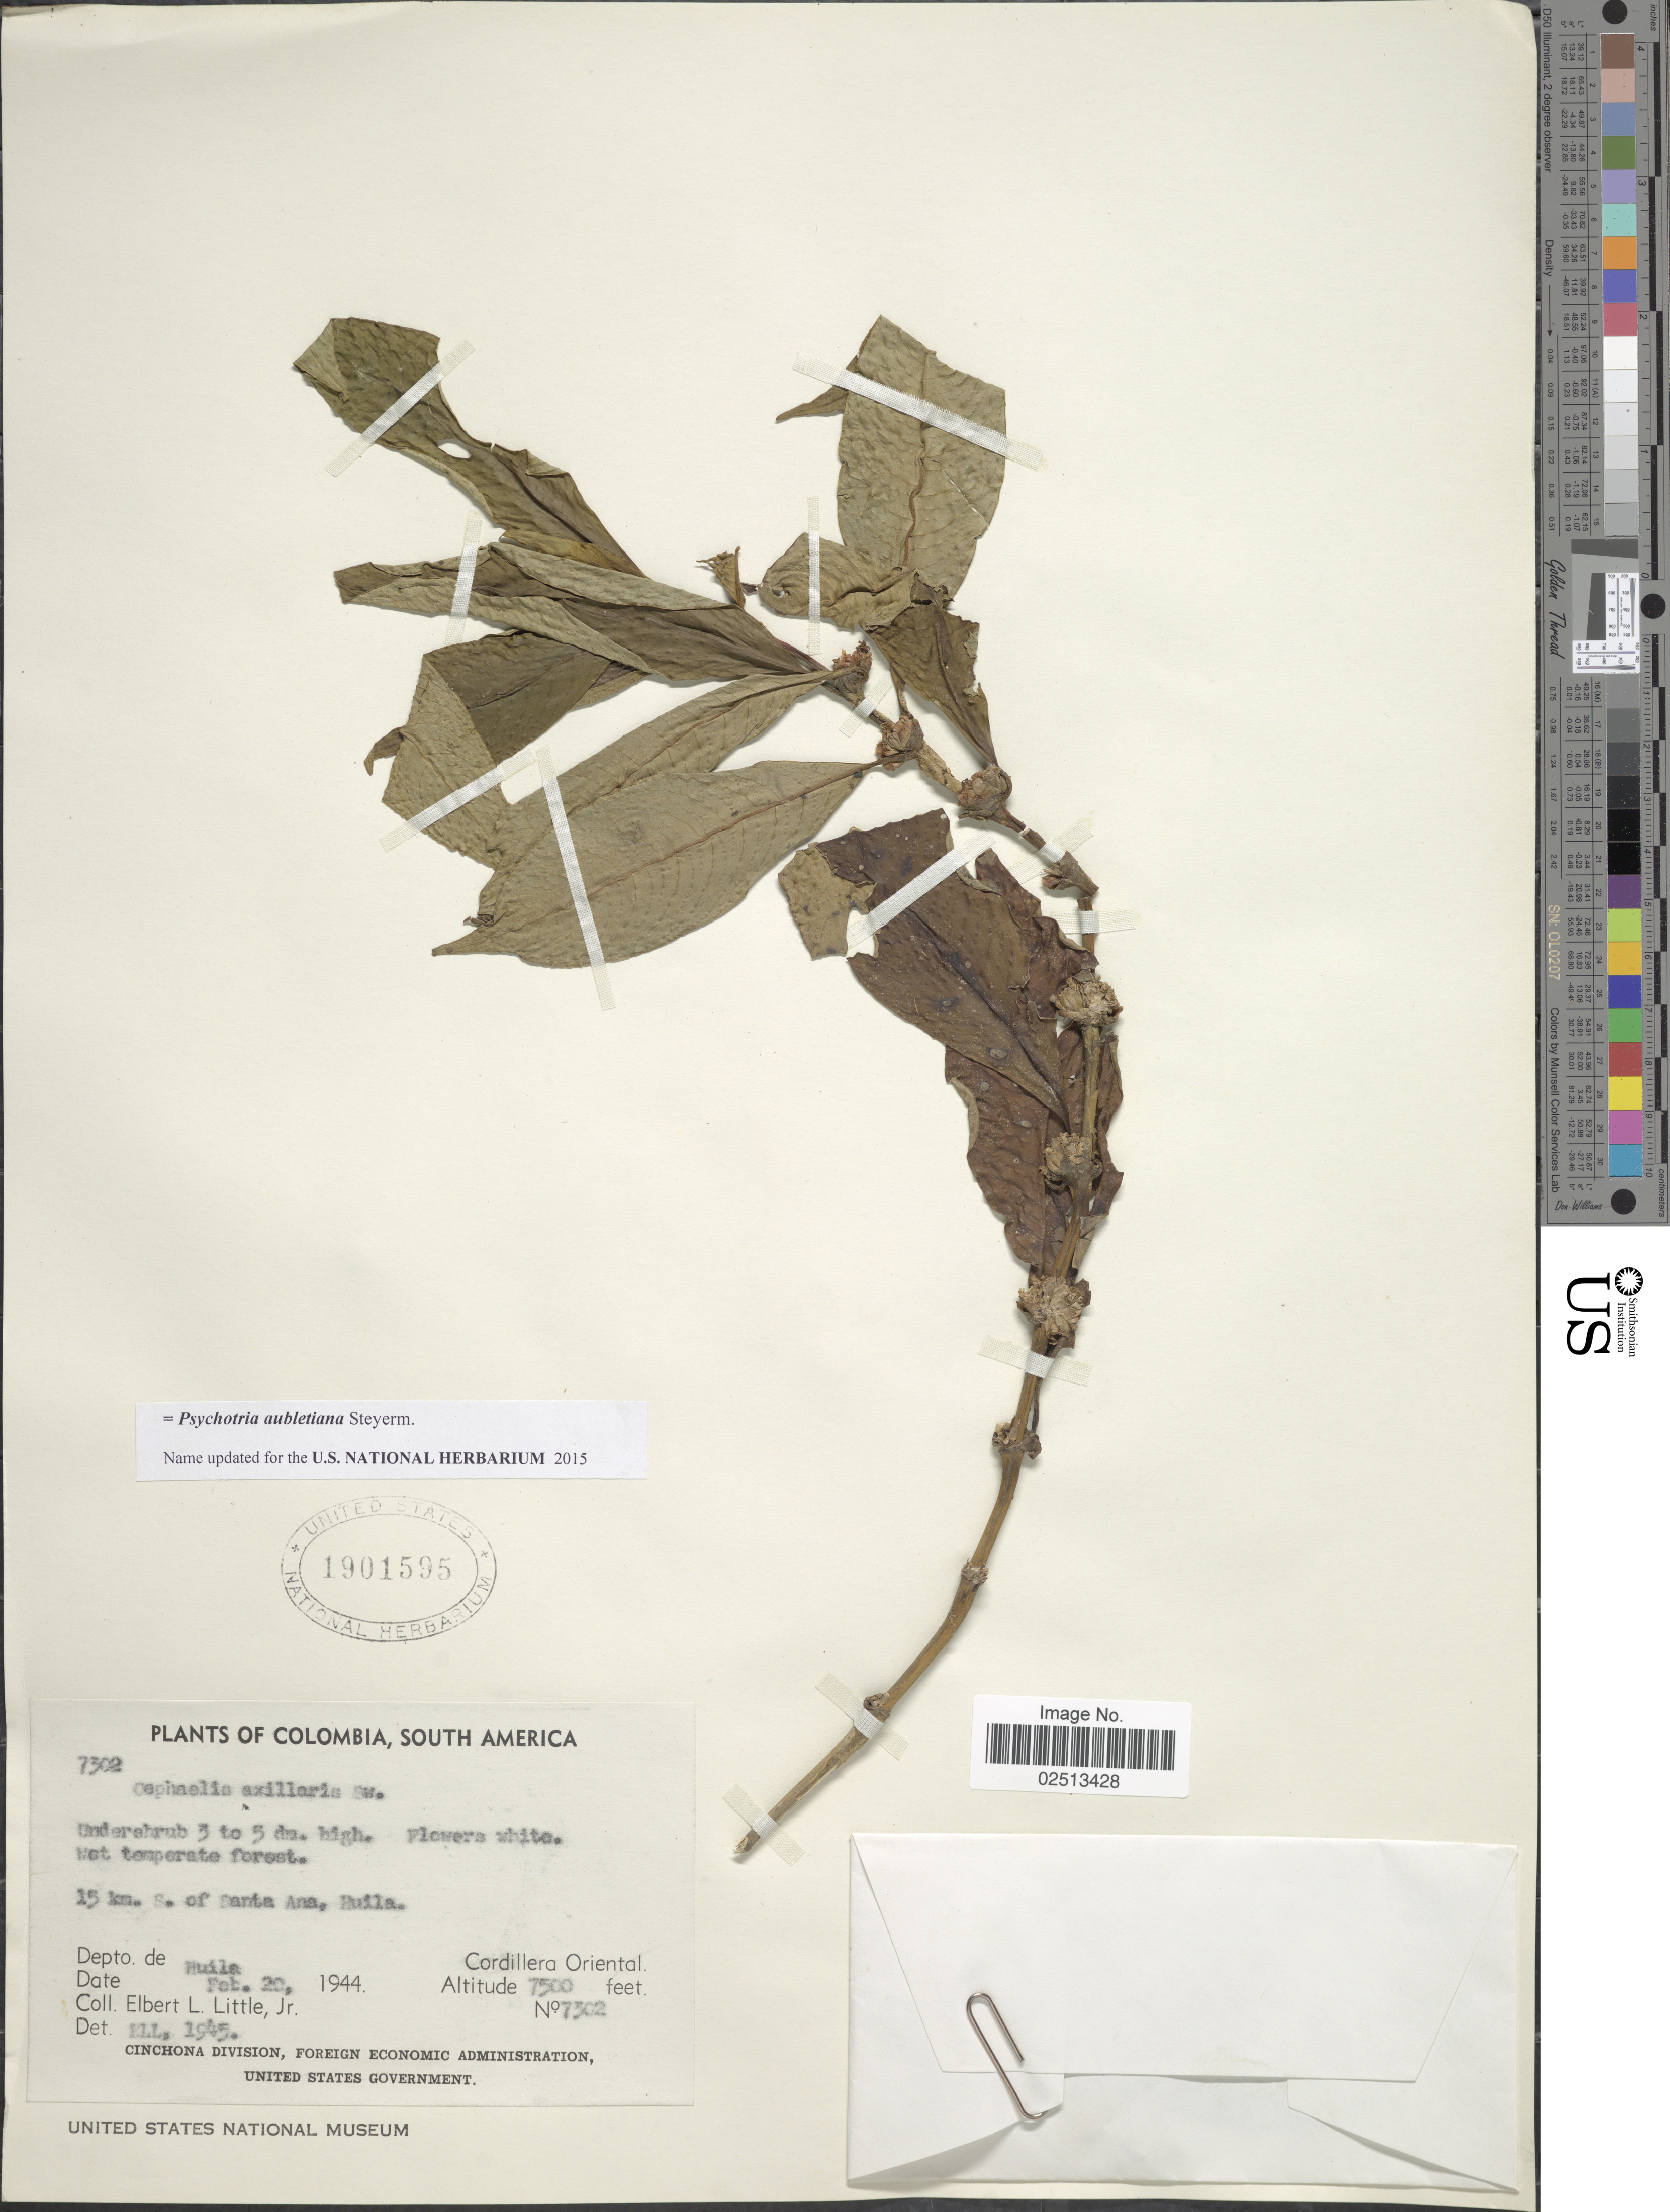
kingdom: Plantae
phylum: Tracheophyta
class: Magnoliopsida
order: Gentianales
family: Rubiaceae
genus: Psychotria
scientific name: Psychotria aubletiana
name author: Steyerm.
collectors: E. L. Little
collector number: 7502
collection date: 1944-02-20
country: Colombia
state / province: Huila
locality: Wet temperate forest, 15 km S of Santa Ana, Depto de Huila, Cordillera Oriental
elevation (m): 2286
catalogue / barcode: US 1901595